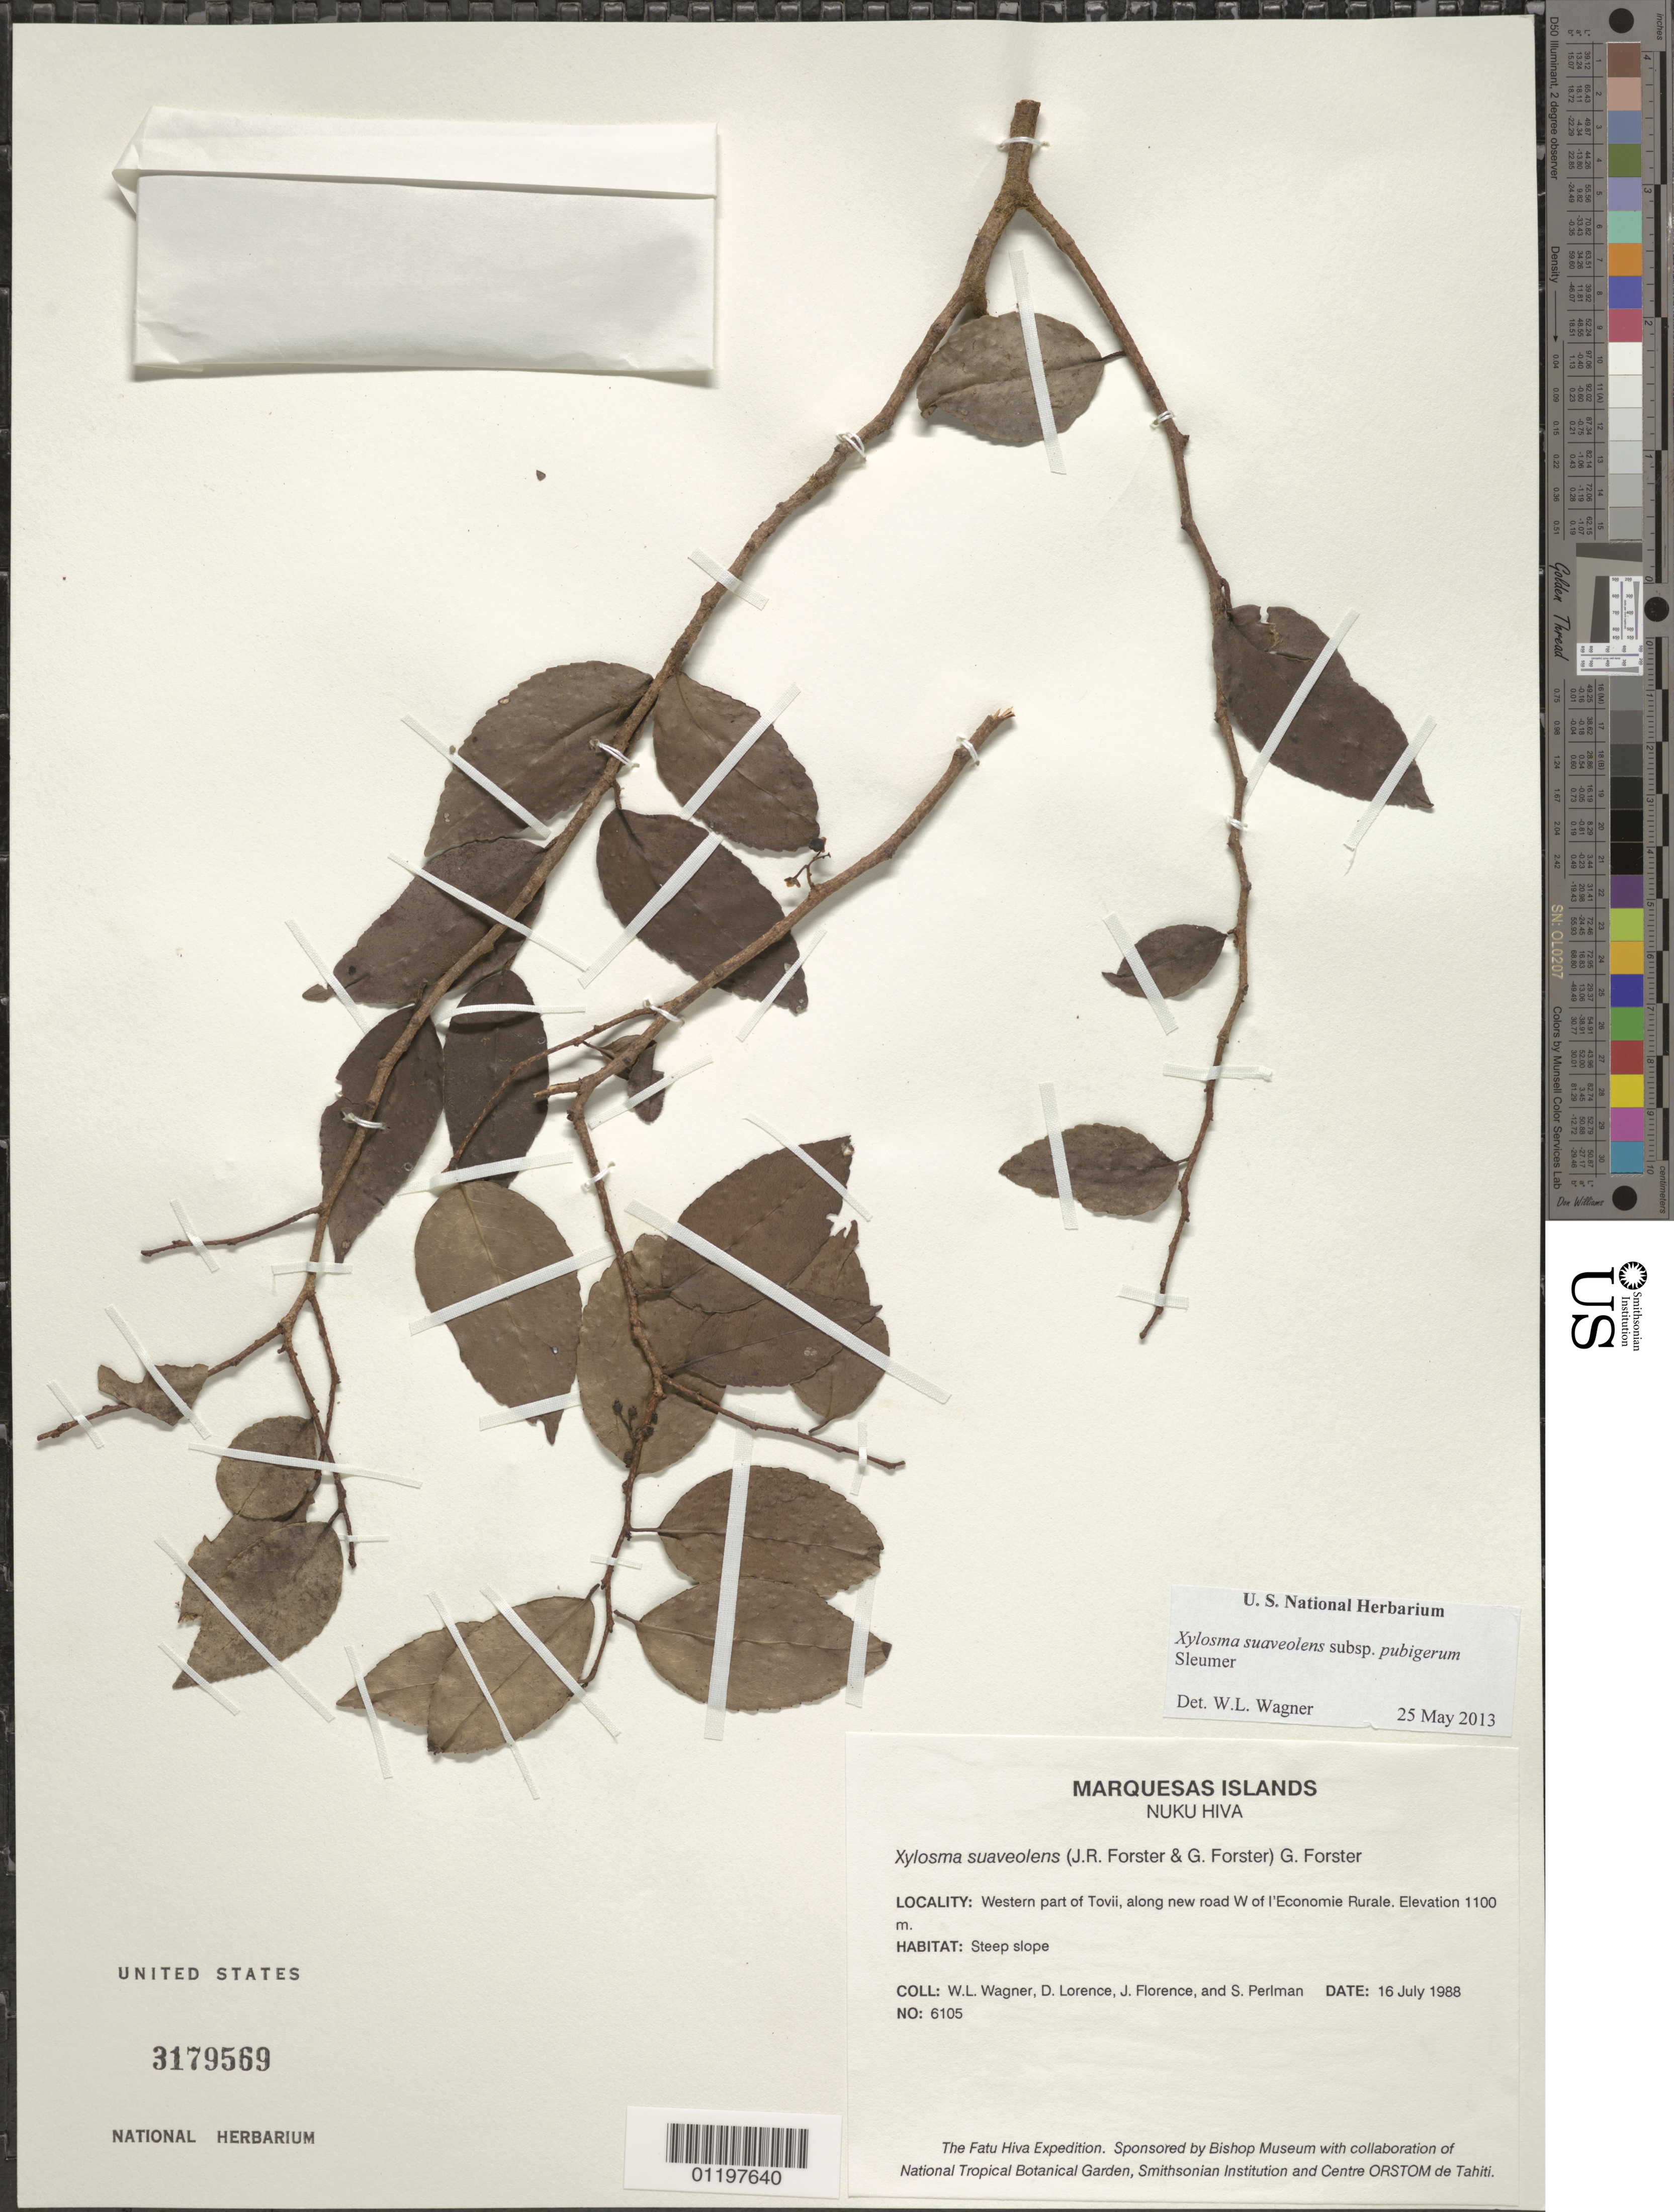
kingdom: Plantae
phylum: Tracheophyta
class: Magnoliopsida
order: Malpighiales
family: Salicaceae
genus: Xylosma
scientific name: Xylosma suaveolens subsp. pubigera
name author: Sleumer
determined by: Florence, J.; Wagner, W. L.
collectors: W. L. Wagner, D. Lorence, J. Florence & S. P. Perlman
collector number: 6105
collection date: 1988-07-16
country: French Polynesia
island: Nuku Hiva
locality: W part of Toovii, along new road W of l'Economie Rurale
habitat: Steep slope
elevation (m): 1100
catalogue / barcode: US 3179569